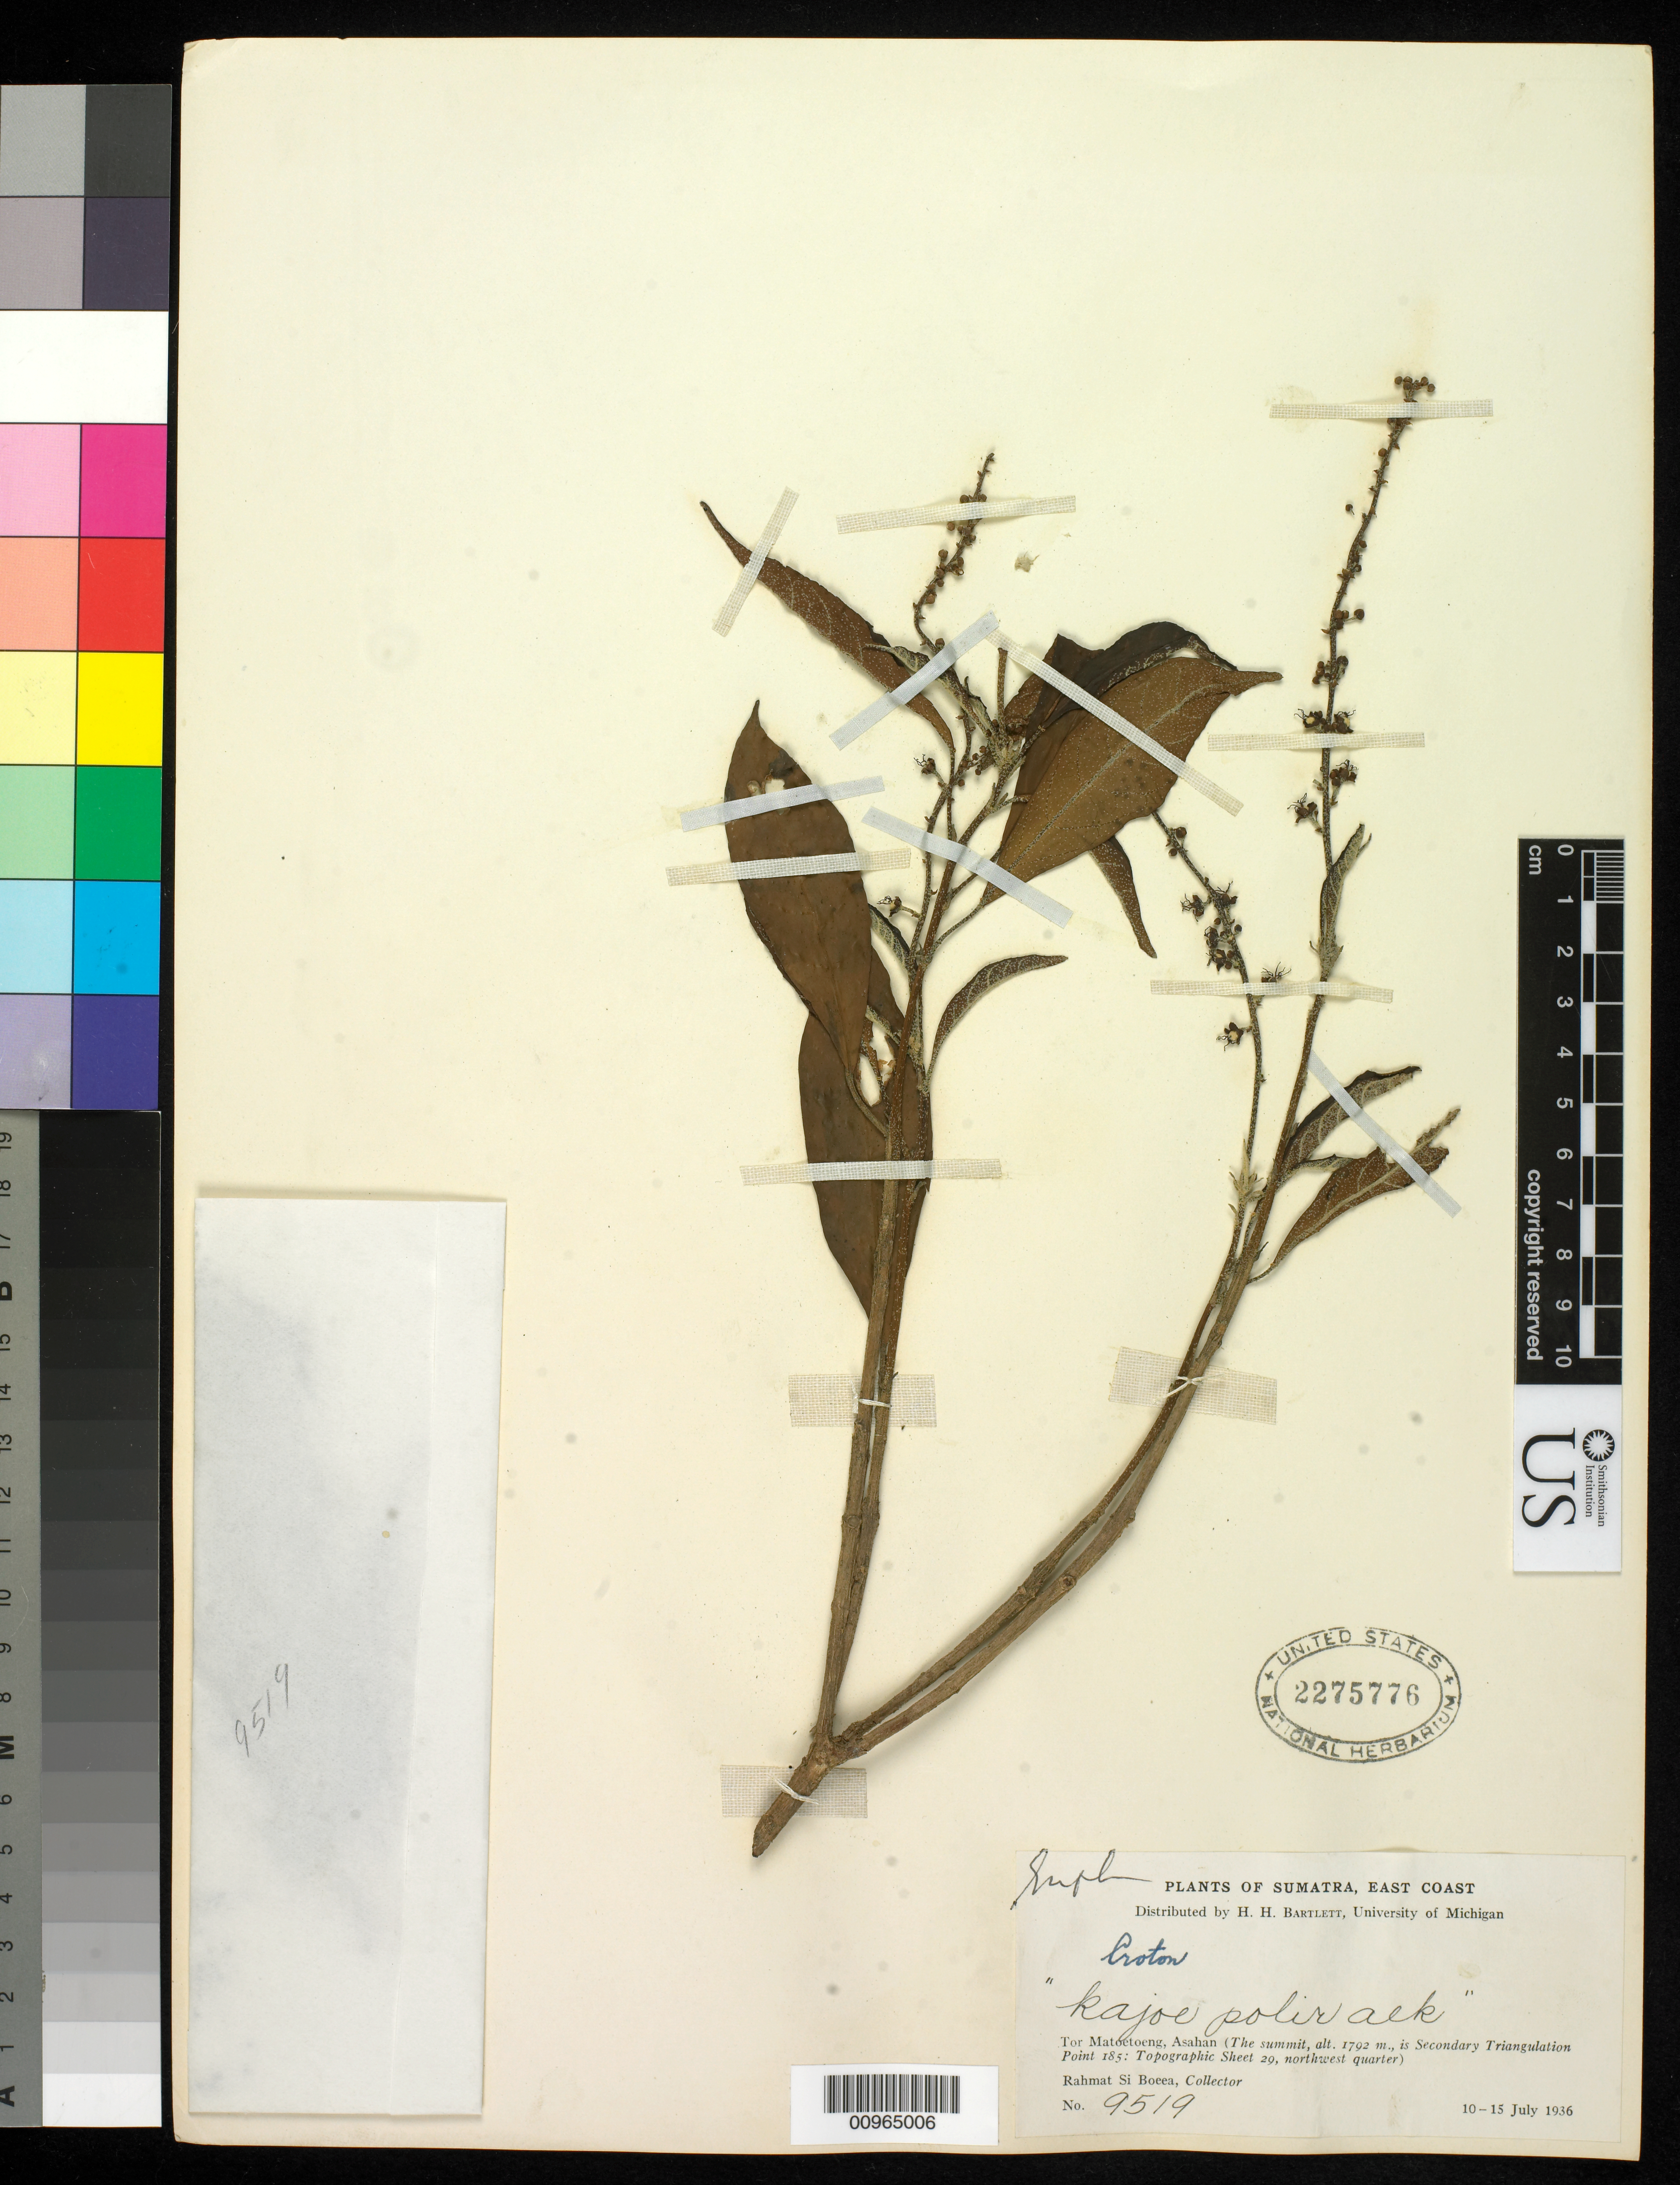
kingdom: Plantae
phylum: Tracheophyta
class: Magnoliopsida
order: Malpighiales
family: Euphorbiaceae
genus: Croton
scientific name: Croton sp.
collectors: Rahmat Si Boeea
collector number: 9519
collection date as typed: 10 Jul 1936 to 15 Jul 1936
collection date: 1936-07-10/1936-07-15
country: Indonesia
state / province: Sumatra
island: Sumatra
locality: Matoetoeng, Asahan (The summit, alt. 1792 m., is Secondary Triangulation point 185: Topographic sheet 29, northwest quarter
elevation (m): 1729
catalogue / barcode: US 2275776